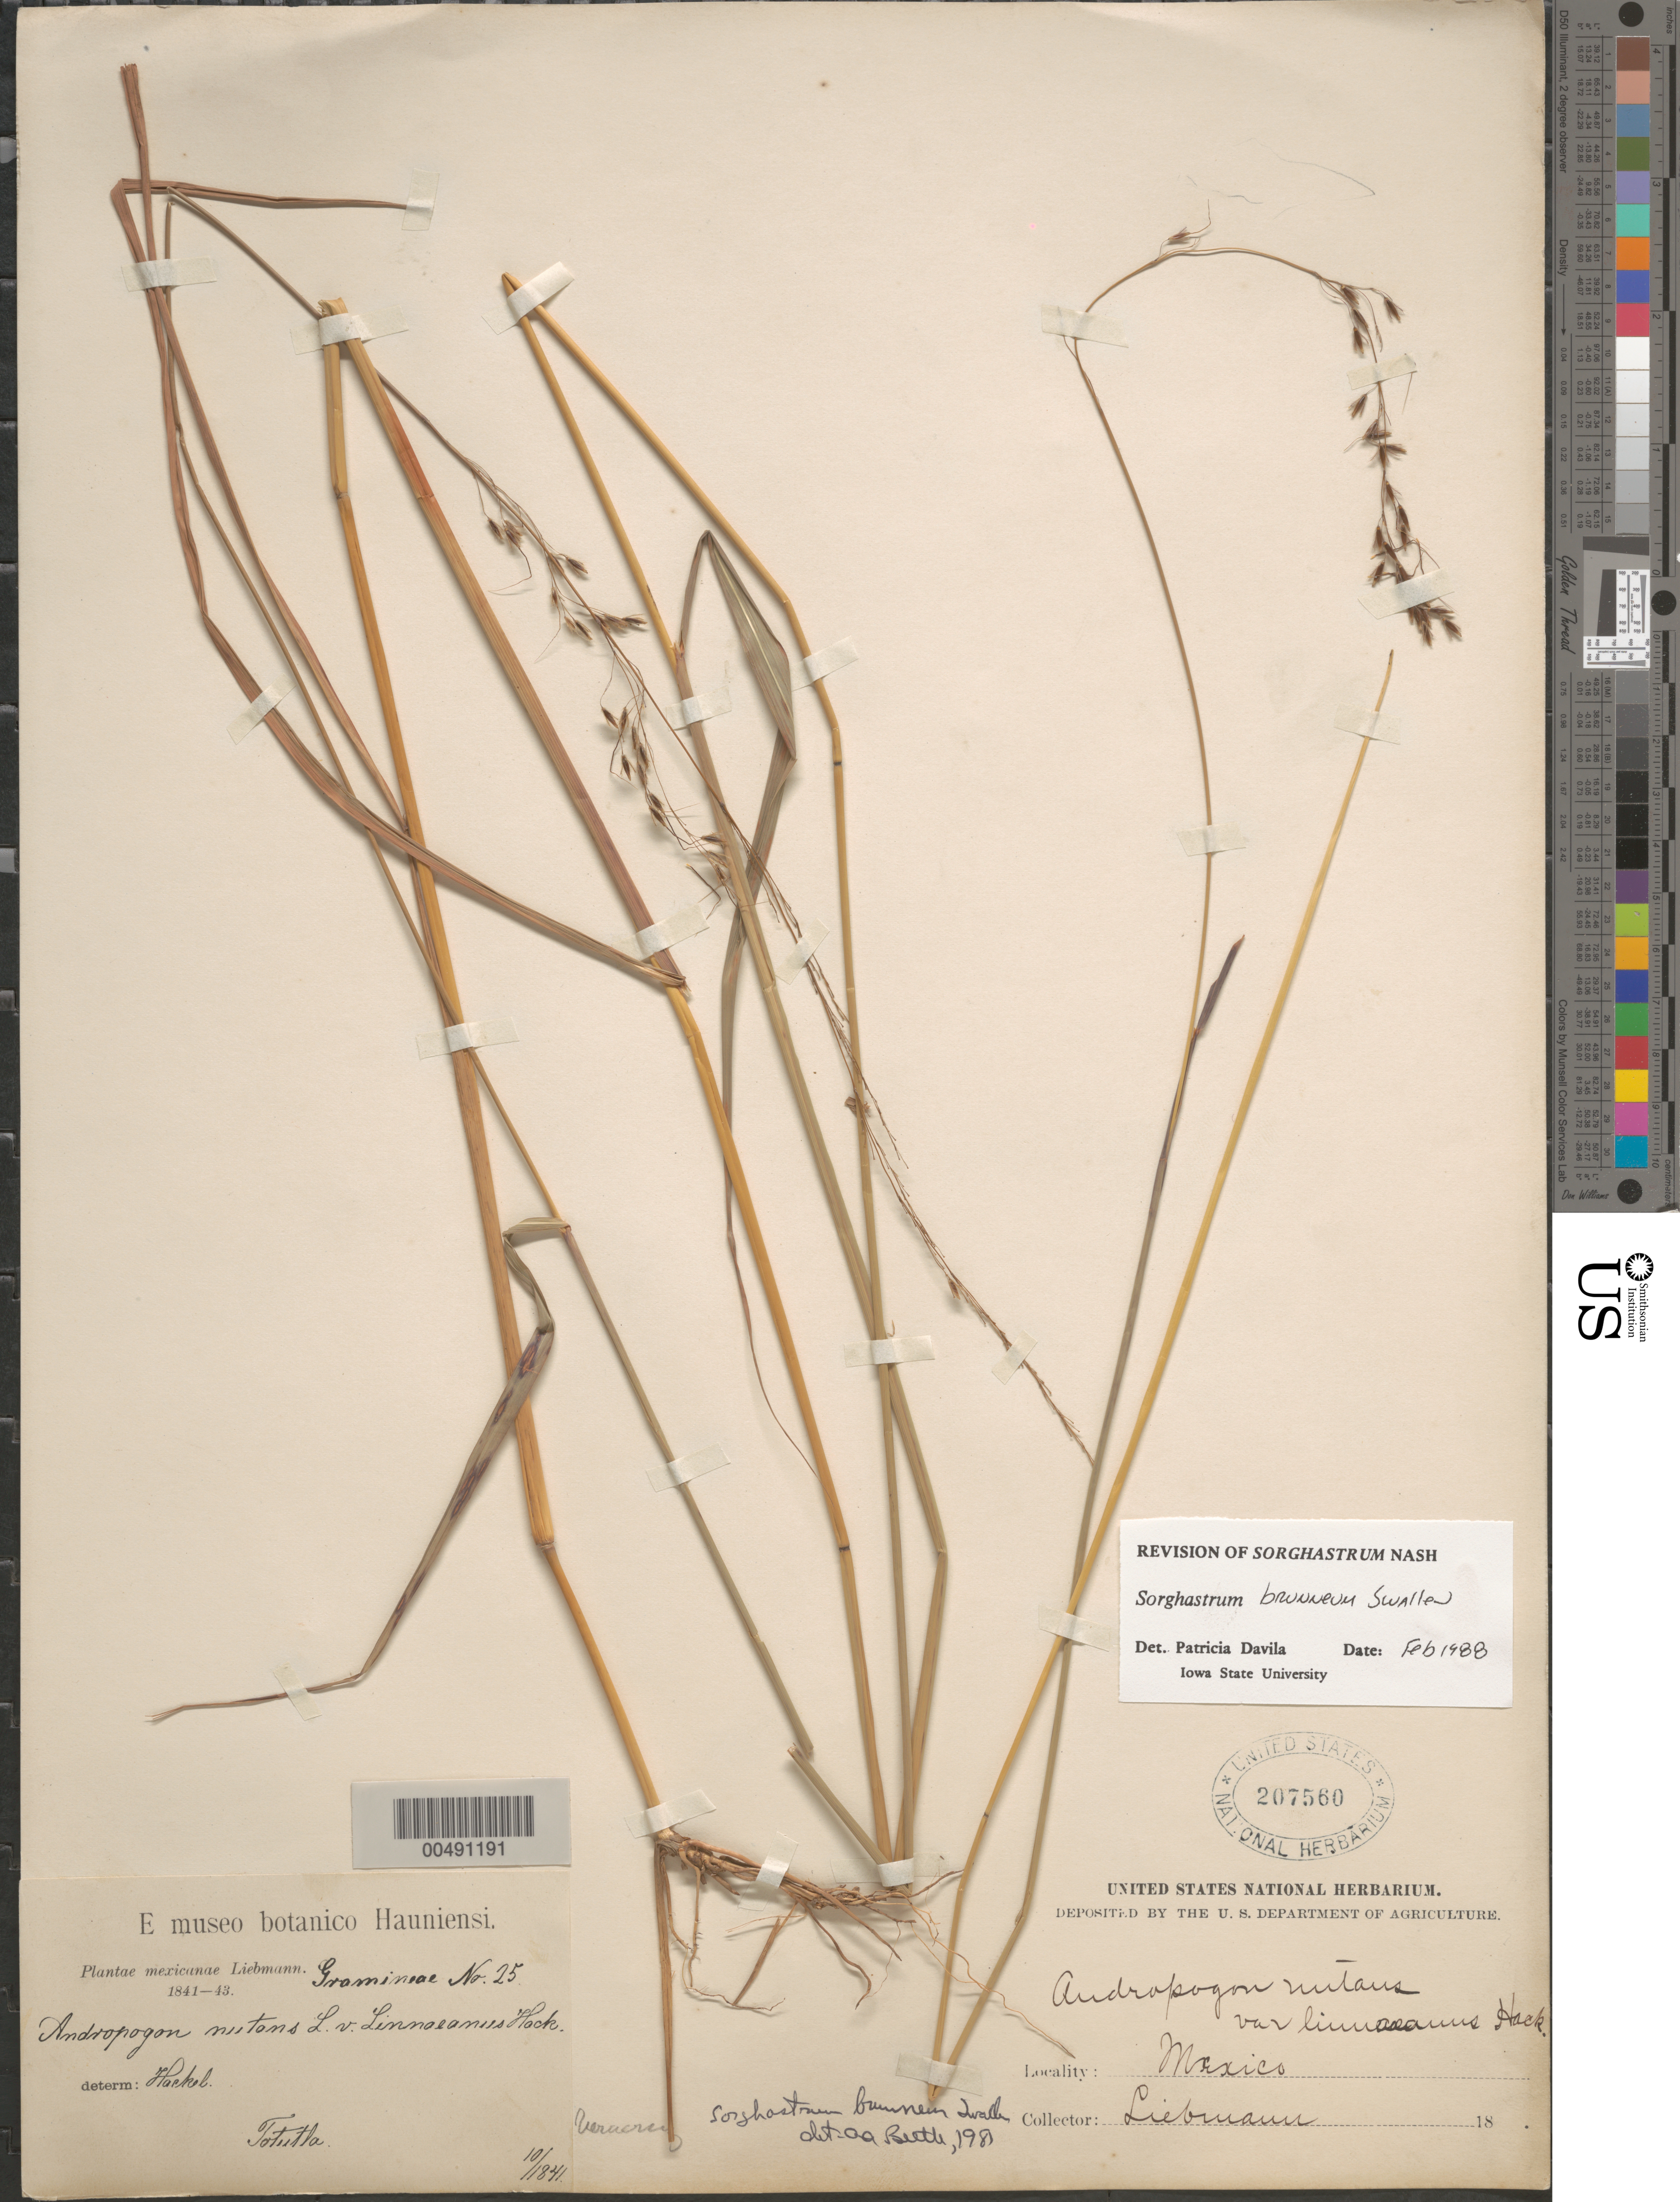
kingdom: Plantae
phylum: Tracheophyta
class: Liliopsida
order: Poales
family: Poaceae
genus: Sorghastrum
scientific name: Sorghastrum brunneum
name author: Swallen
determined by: Dávila, P. D.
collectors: F. M. Liebmann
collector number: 25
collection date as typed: Oct 1841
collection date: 1841-10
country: Mexico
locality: Totutla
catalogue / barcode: US 207560